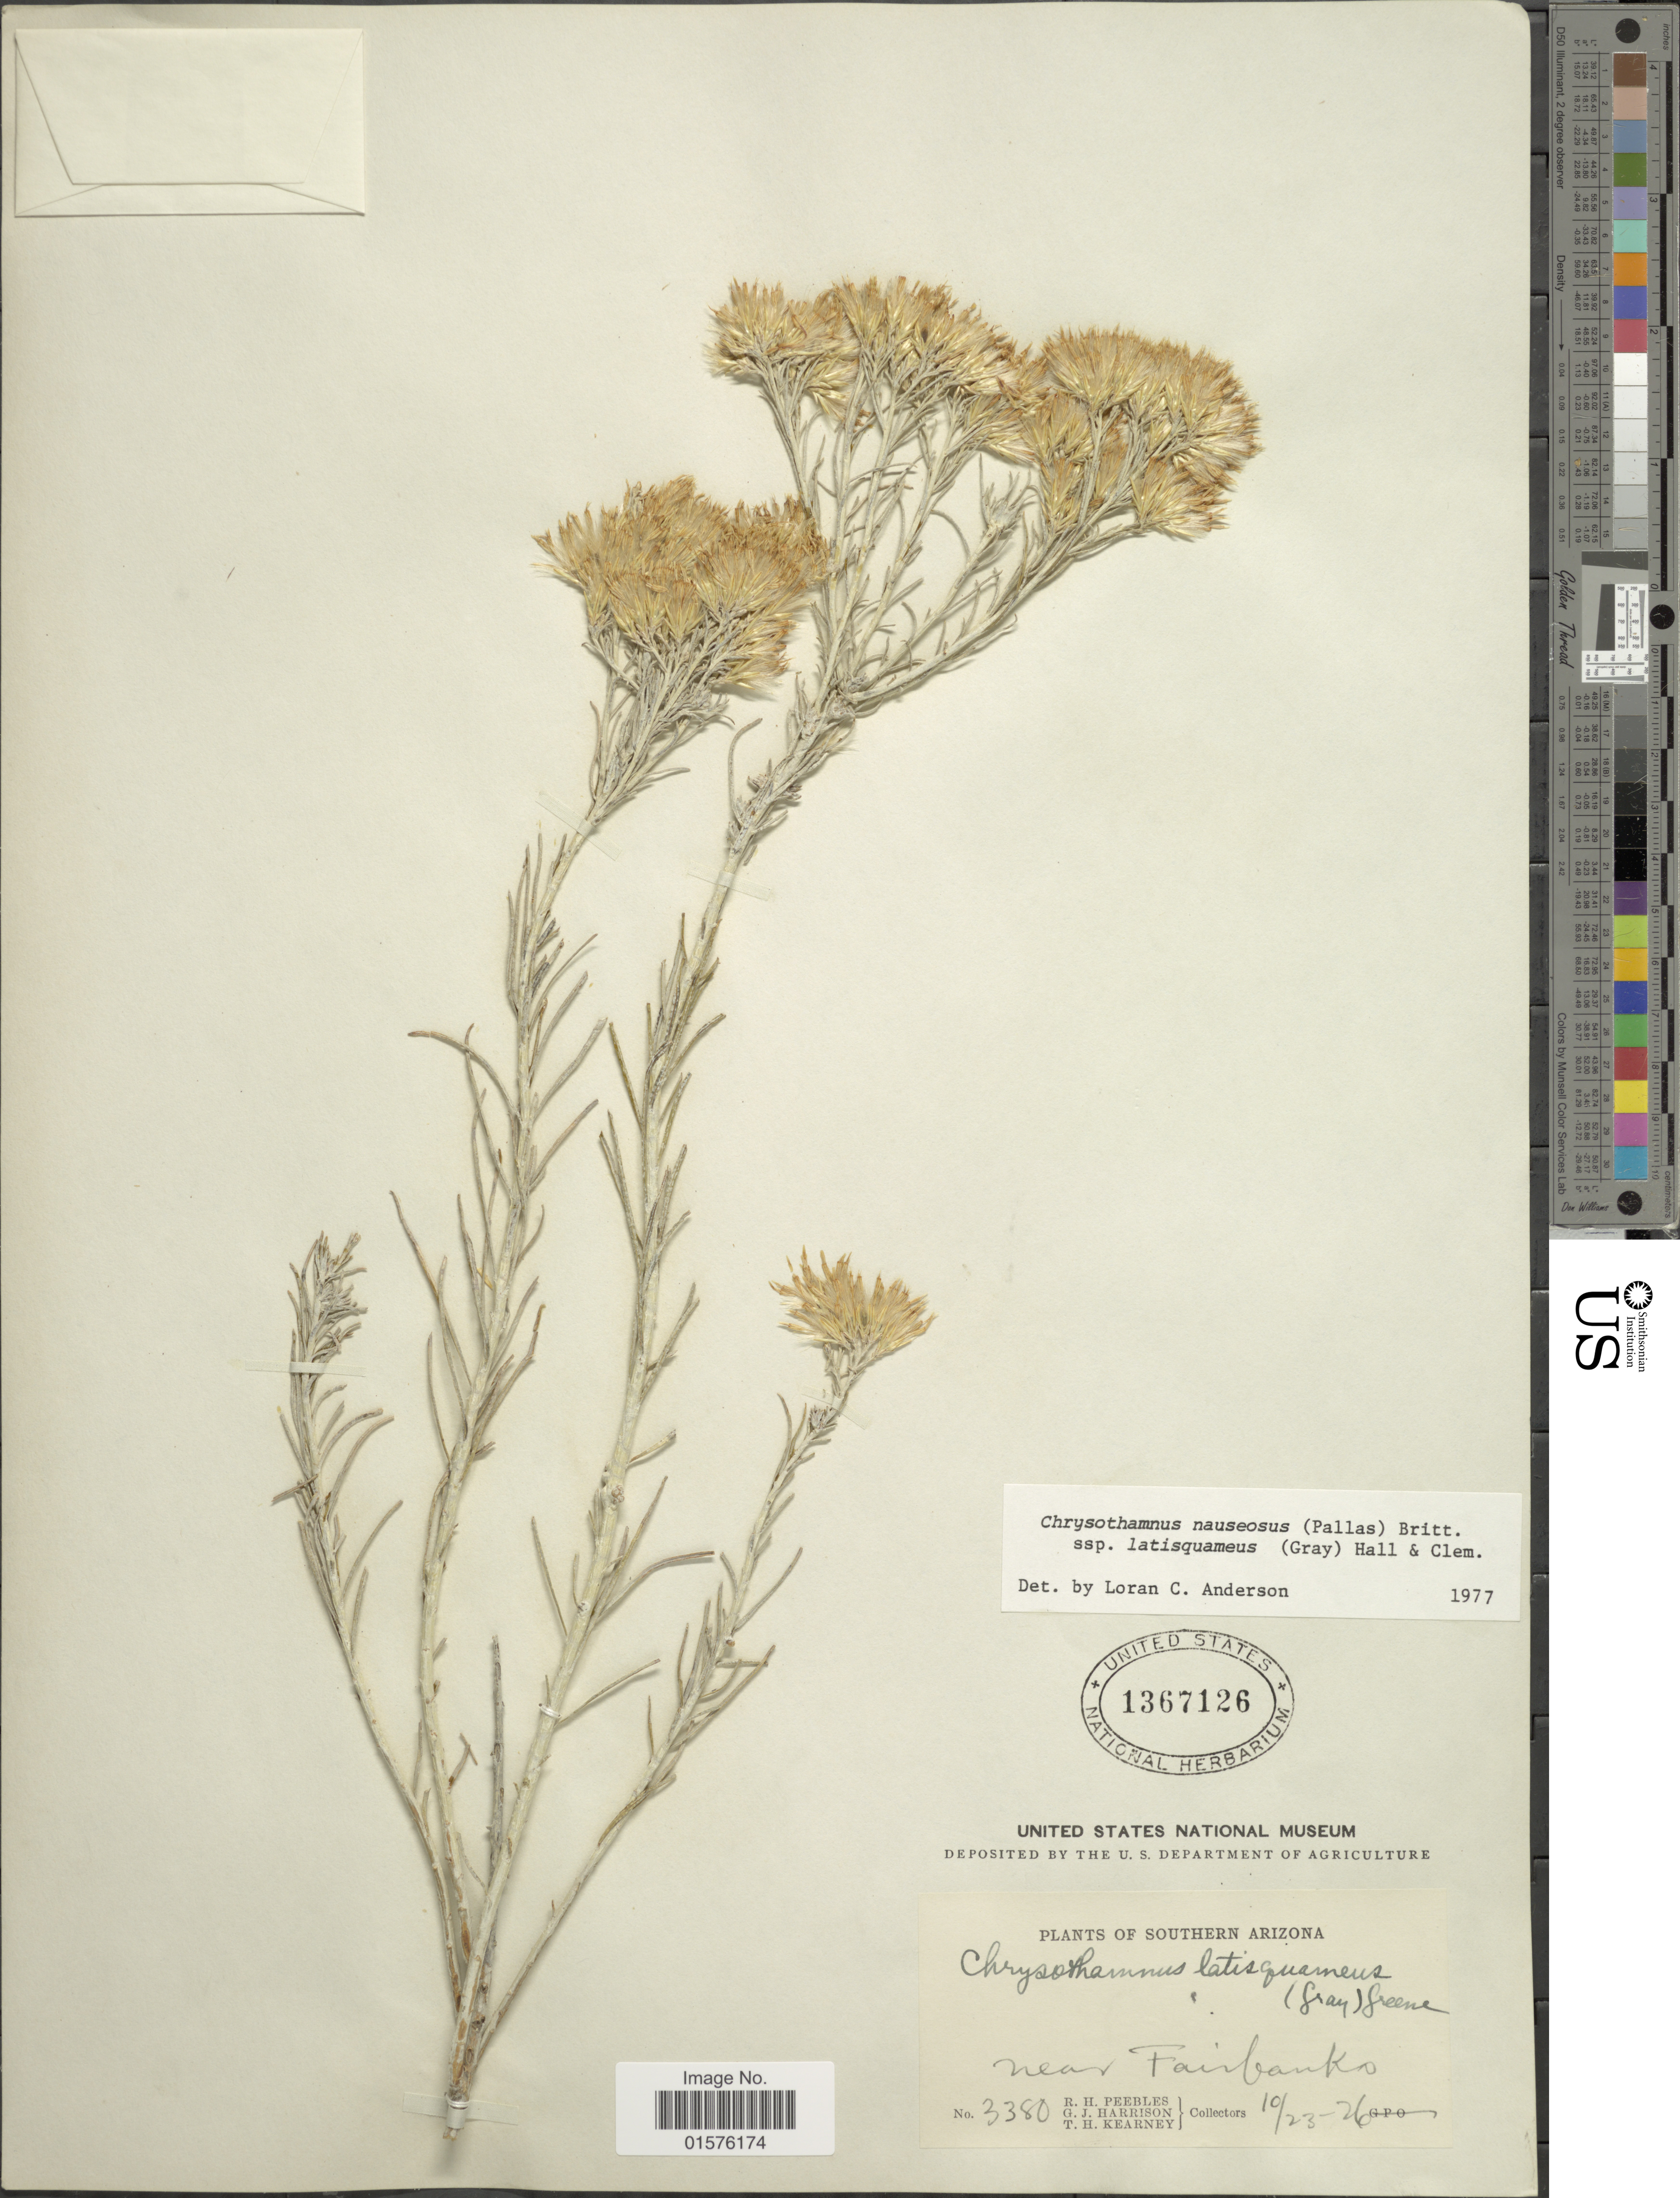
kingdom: Plantae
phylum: Tracheophyta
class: Magnoliopsida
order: Asterales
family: Asteraceae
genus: Ericameria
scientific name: Ericameria nauseosa var. latisquamea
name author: (A. Gray) G.L. Nesom & G.I. Baird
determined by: Urbatsch, Lowell E., Curator (LSU), Louisiana State University (UNITED STATES)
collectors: R. H. Peebles, G. J. Harrison & T. H. Kearney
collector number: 3380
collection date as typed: Transcribed d/m/y: 23/10/26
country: United States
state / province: Arizona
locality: Southern Arizona, nea Fairbanks.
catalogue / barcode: US 1367126